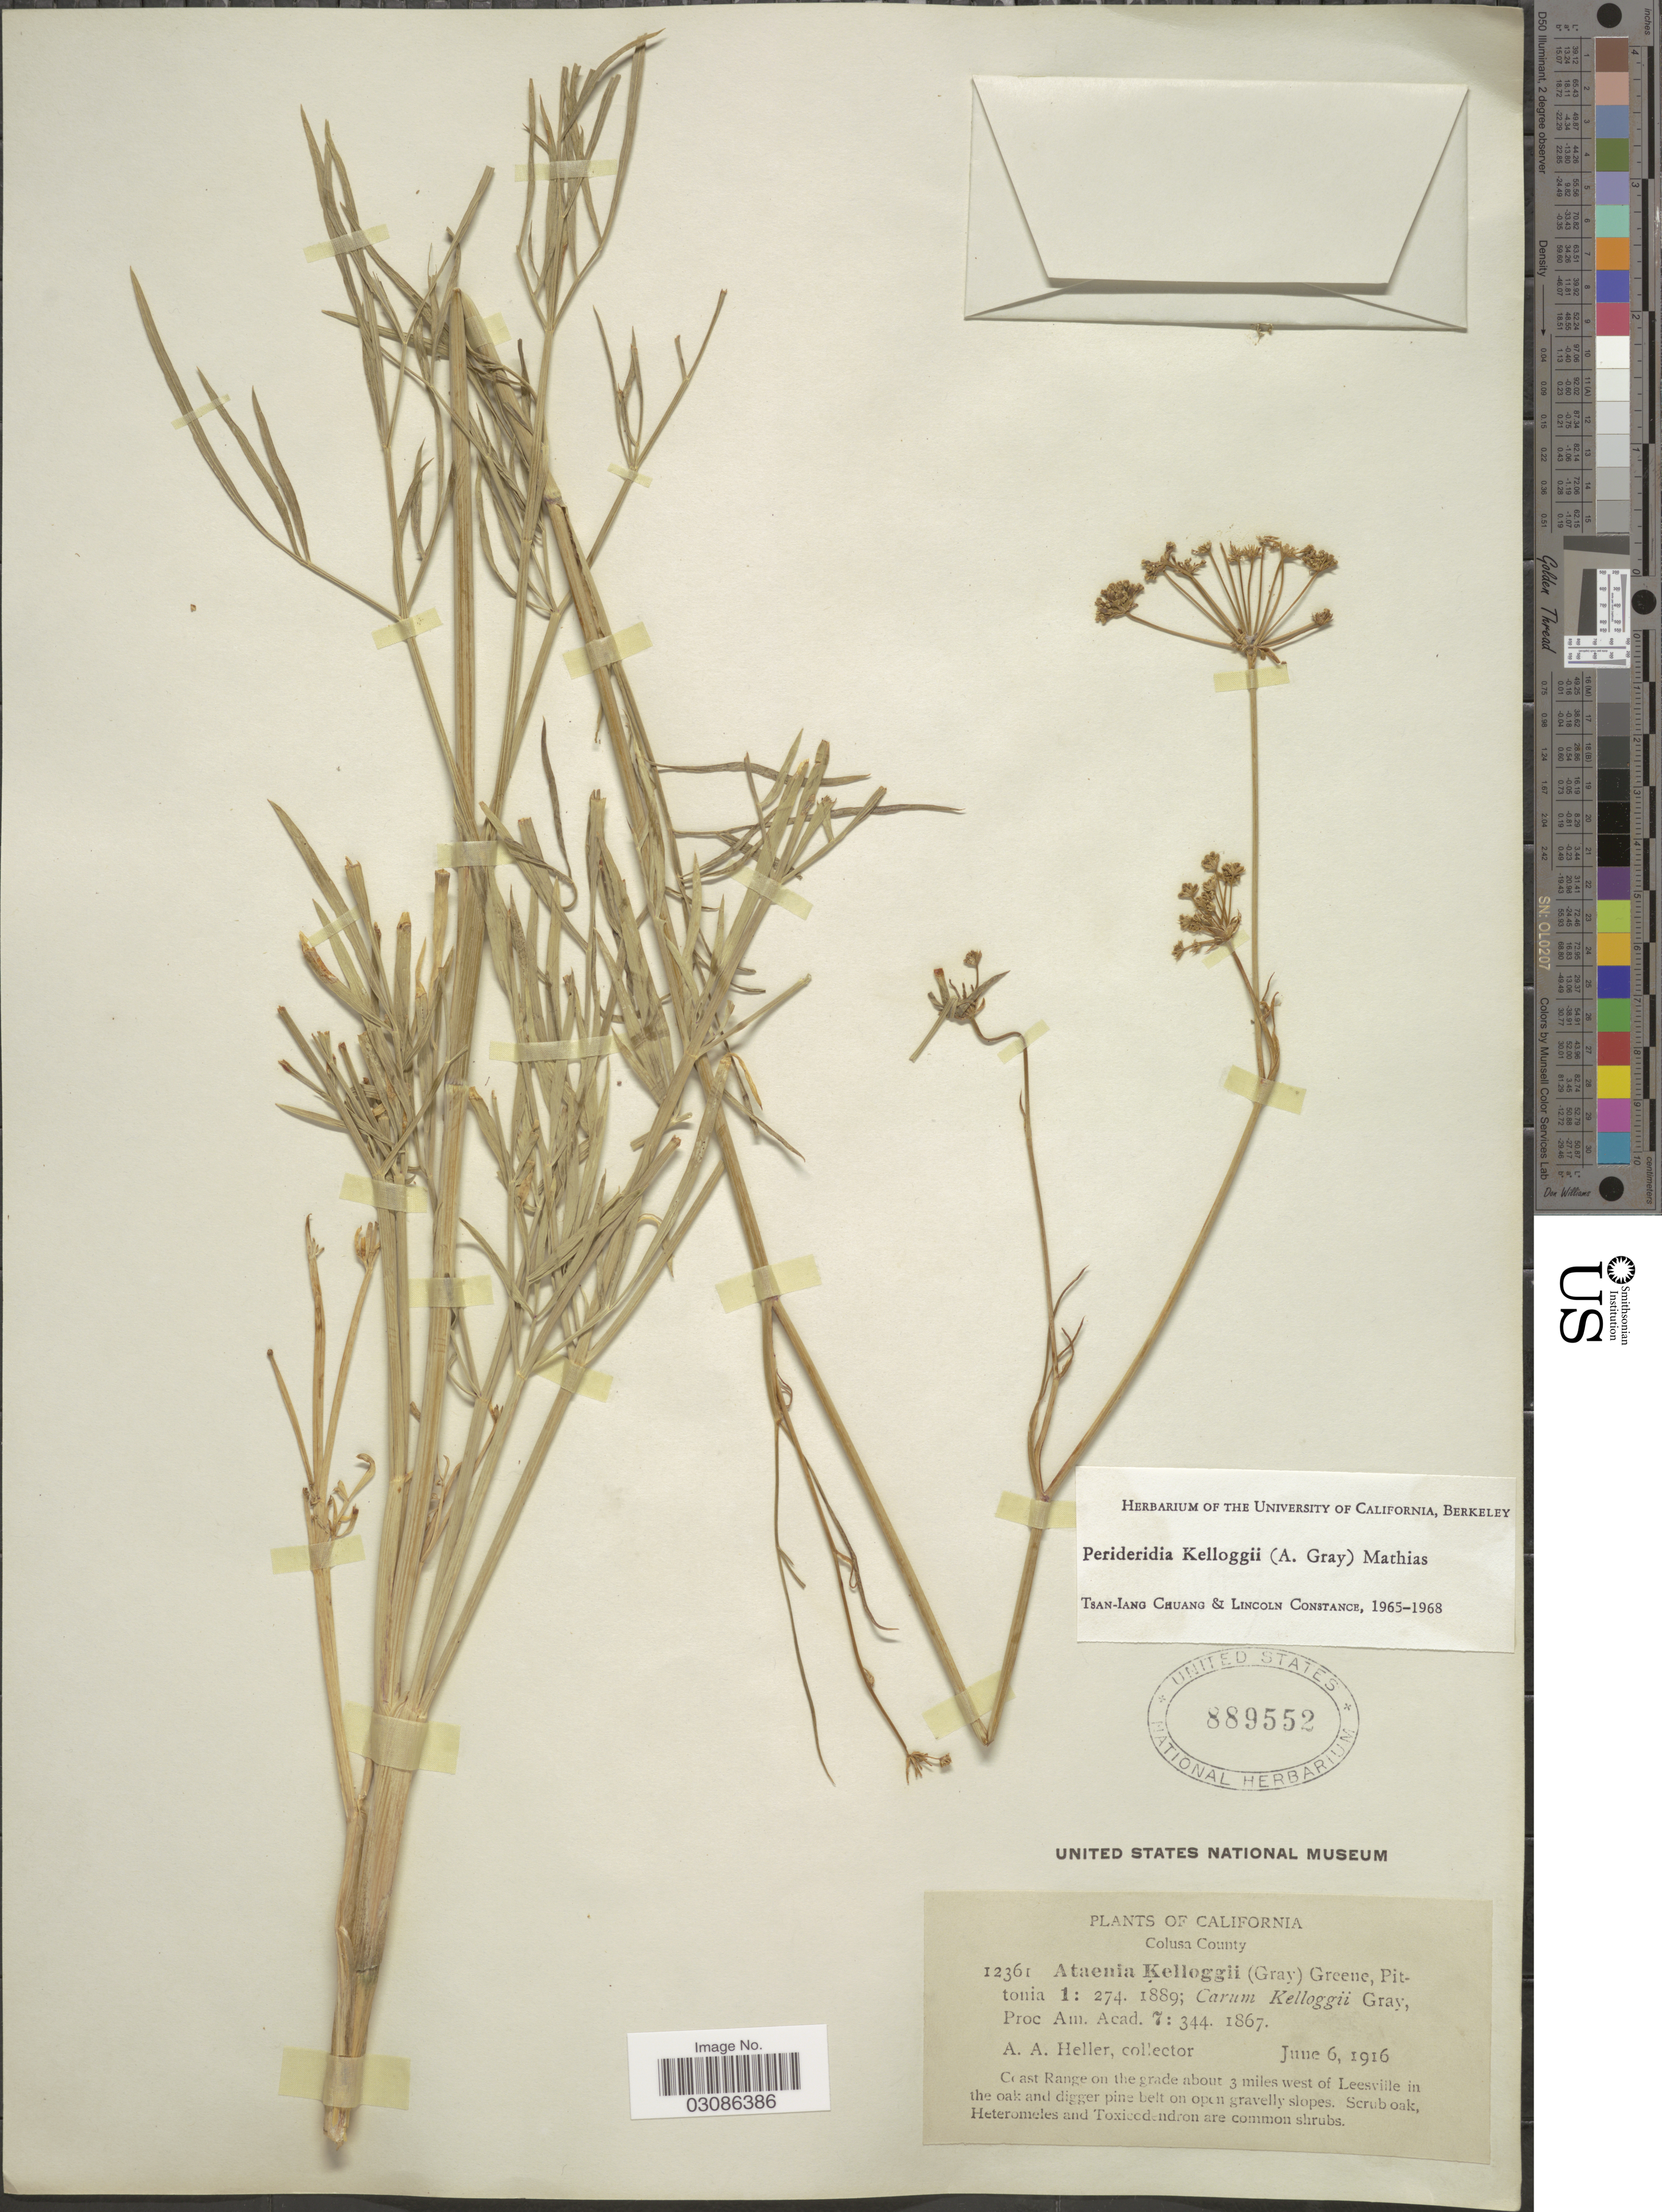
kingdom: Plantae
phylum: Tracheophyta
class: Magnoliopsida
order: Apiales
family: Apiaceae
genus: Perideridia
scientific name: Perideridia kelloggii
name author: (A. Gray) Mathias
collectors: A. A. Heller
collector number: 12361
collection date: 1916-06-06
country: United States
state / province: California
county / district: Colusa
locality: Colusa County, Coast Range on the grade about 3 miles west of Leesville in the oak and digger pine belt on open gravelly slopes.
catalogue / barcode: US 889552